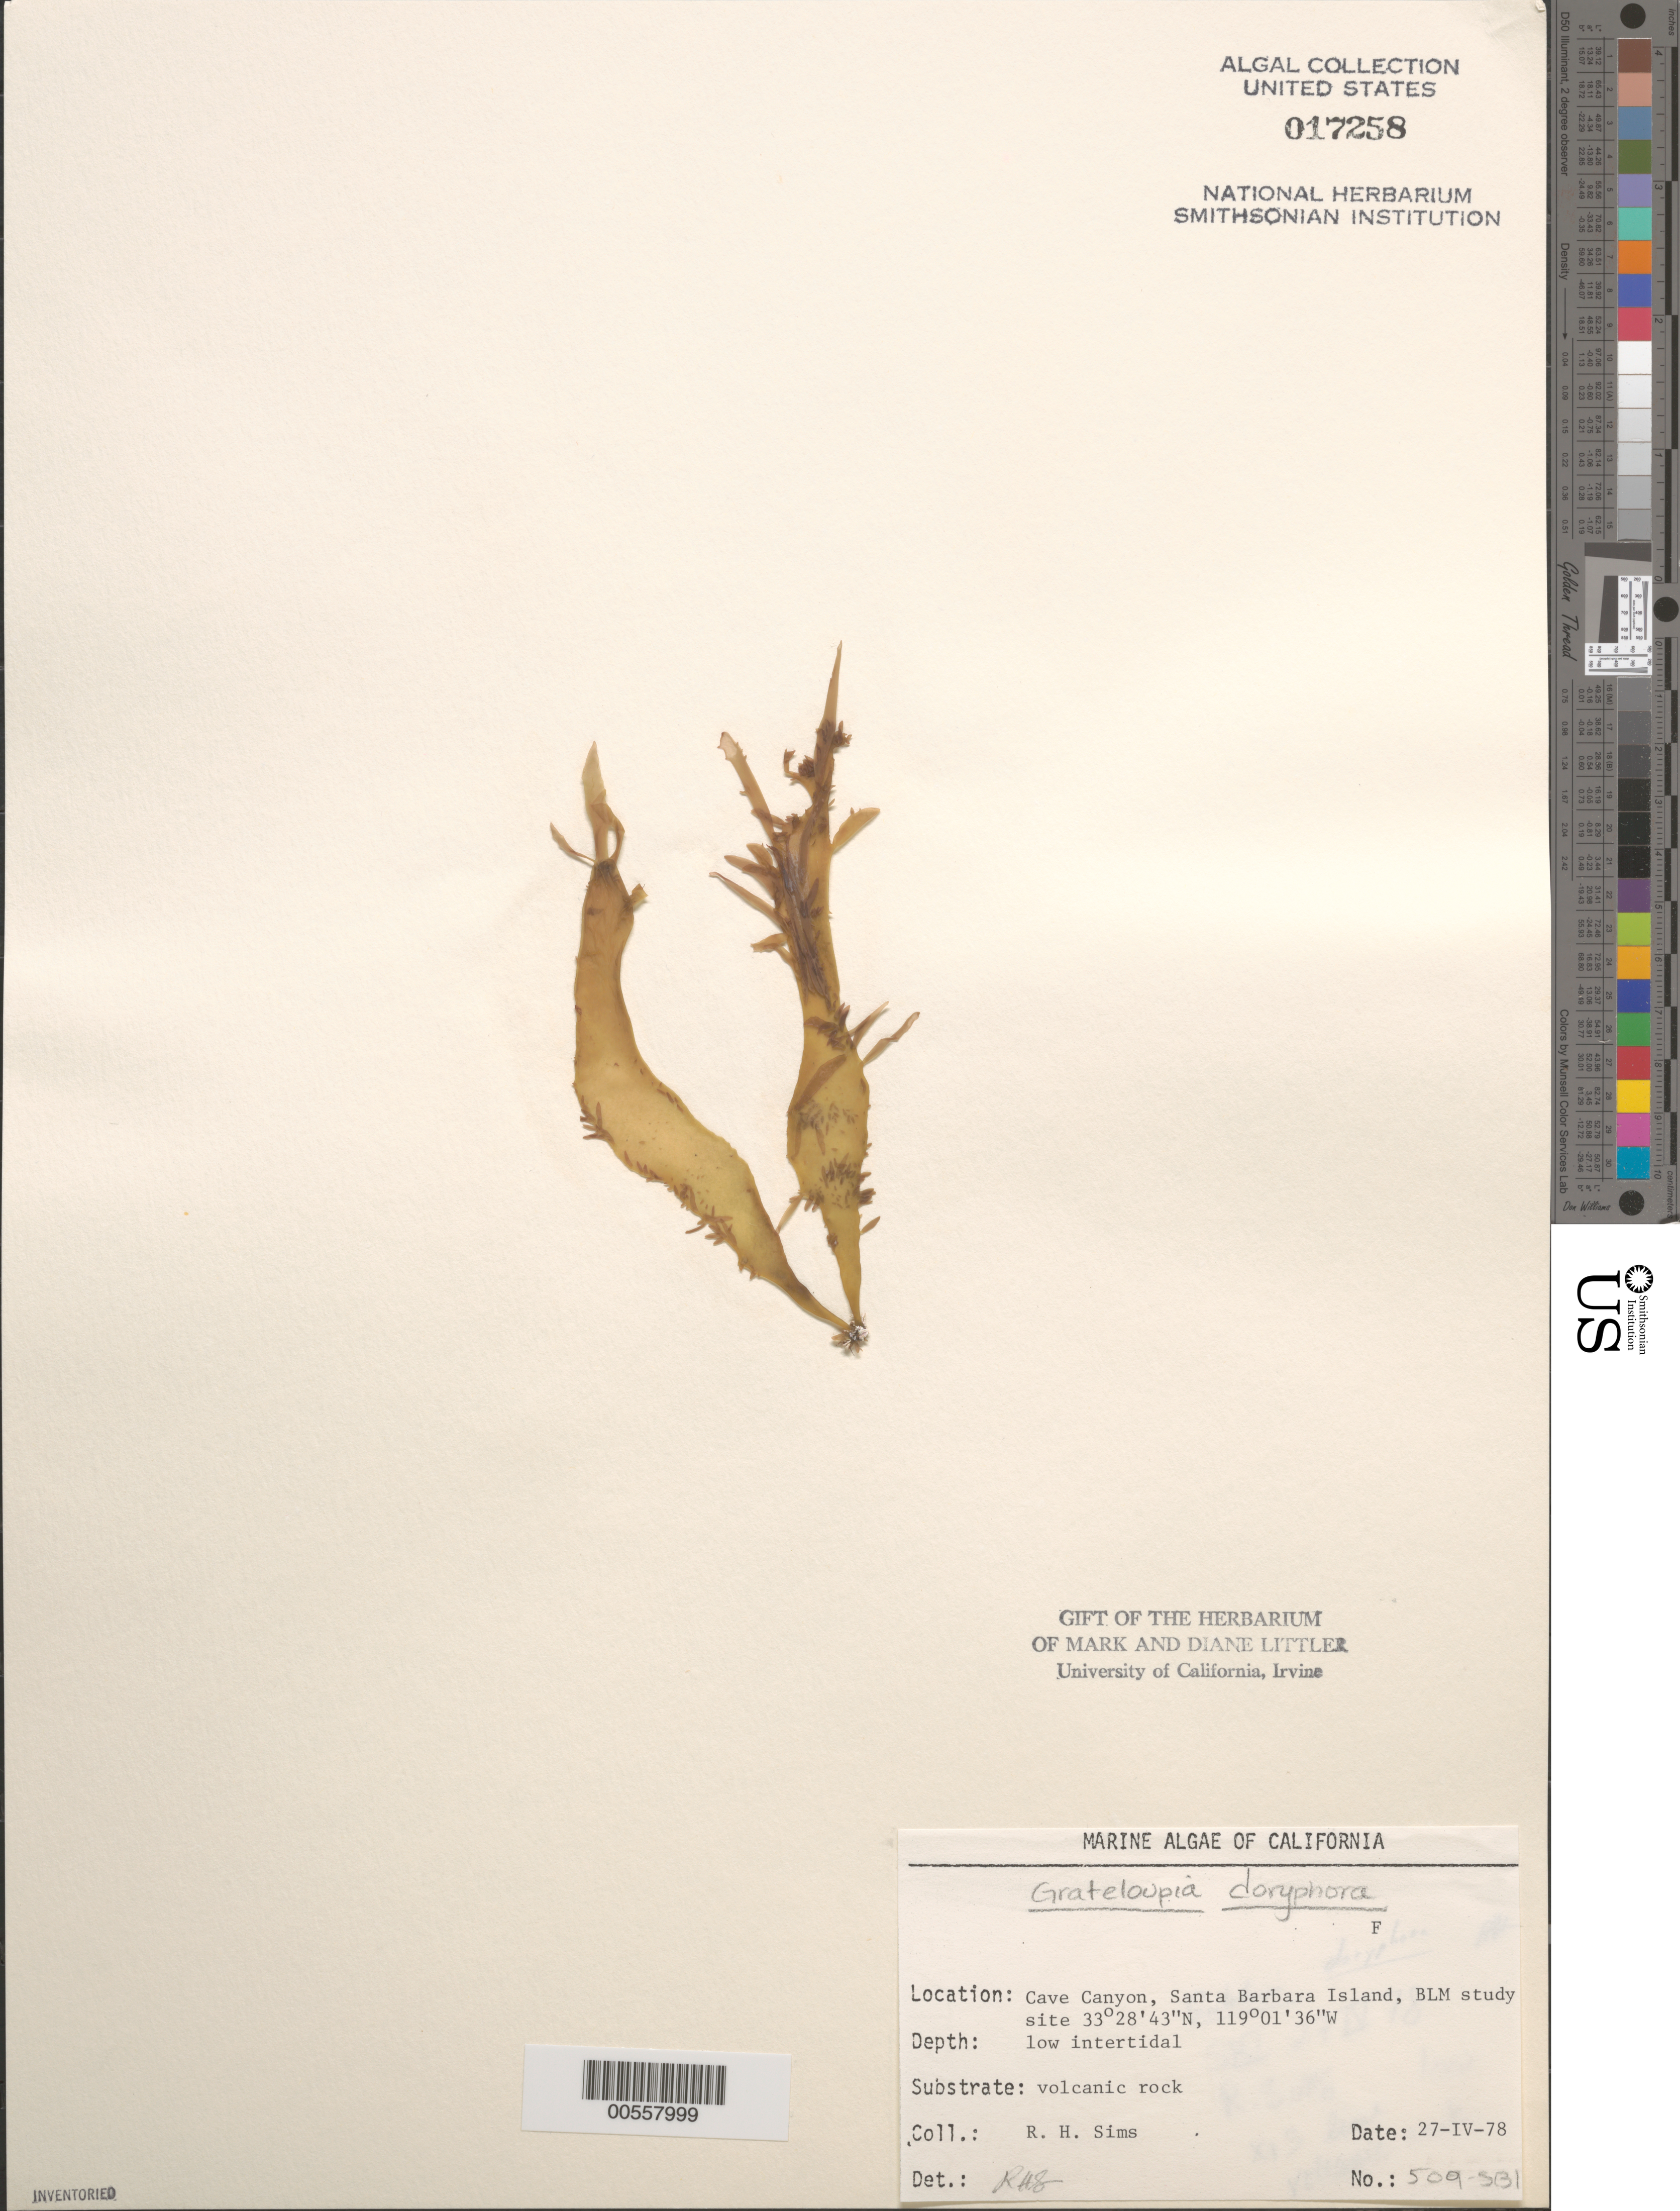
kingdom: Plantae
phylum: Rhodophyta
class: Florideophyceae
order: Halymeniales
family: Halymeniaceae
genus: Grateloupia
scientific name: Grateloupia doryphora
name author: (Mont.) Howe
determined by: Sims, Robert H.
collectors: R. H. Sims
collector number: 509-SBI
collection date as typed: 27 Apr 1978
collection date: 1978-04-27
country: United States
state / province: California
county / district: Santa Barbara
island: Santa Barbara Island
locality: Cave Canyon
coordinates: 33 28' 43" N, 119 01' 36" W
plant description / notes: BLM-SOCALBIGHT Rocky Intertidal Survey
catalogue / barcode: US 17258